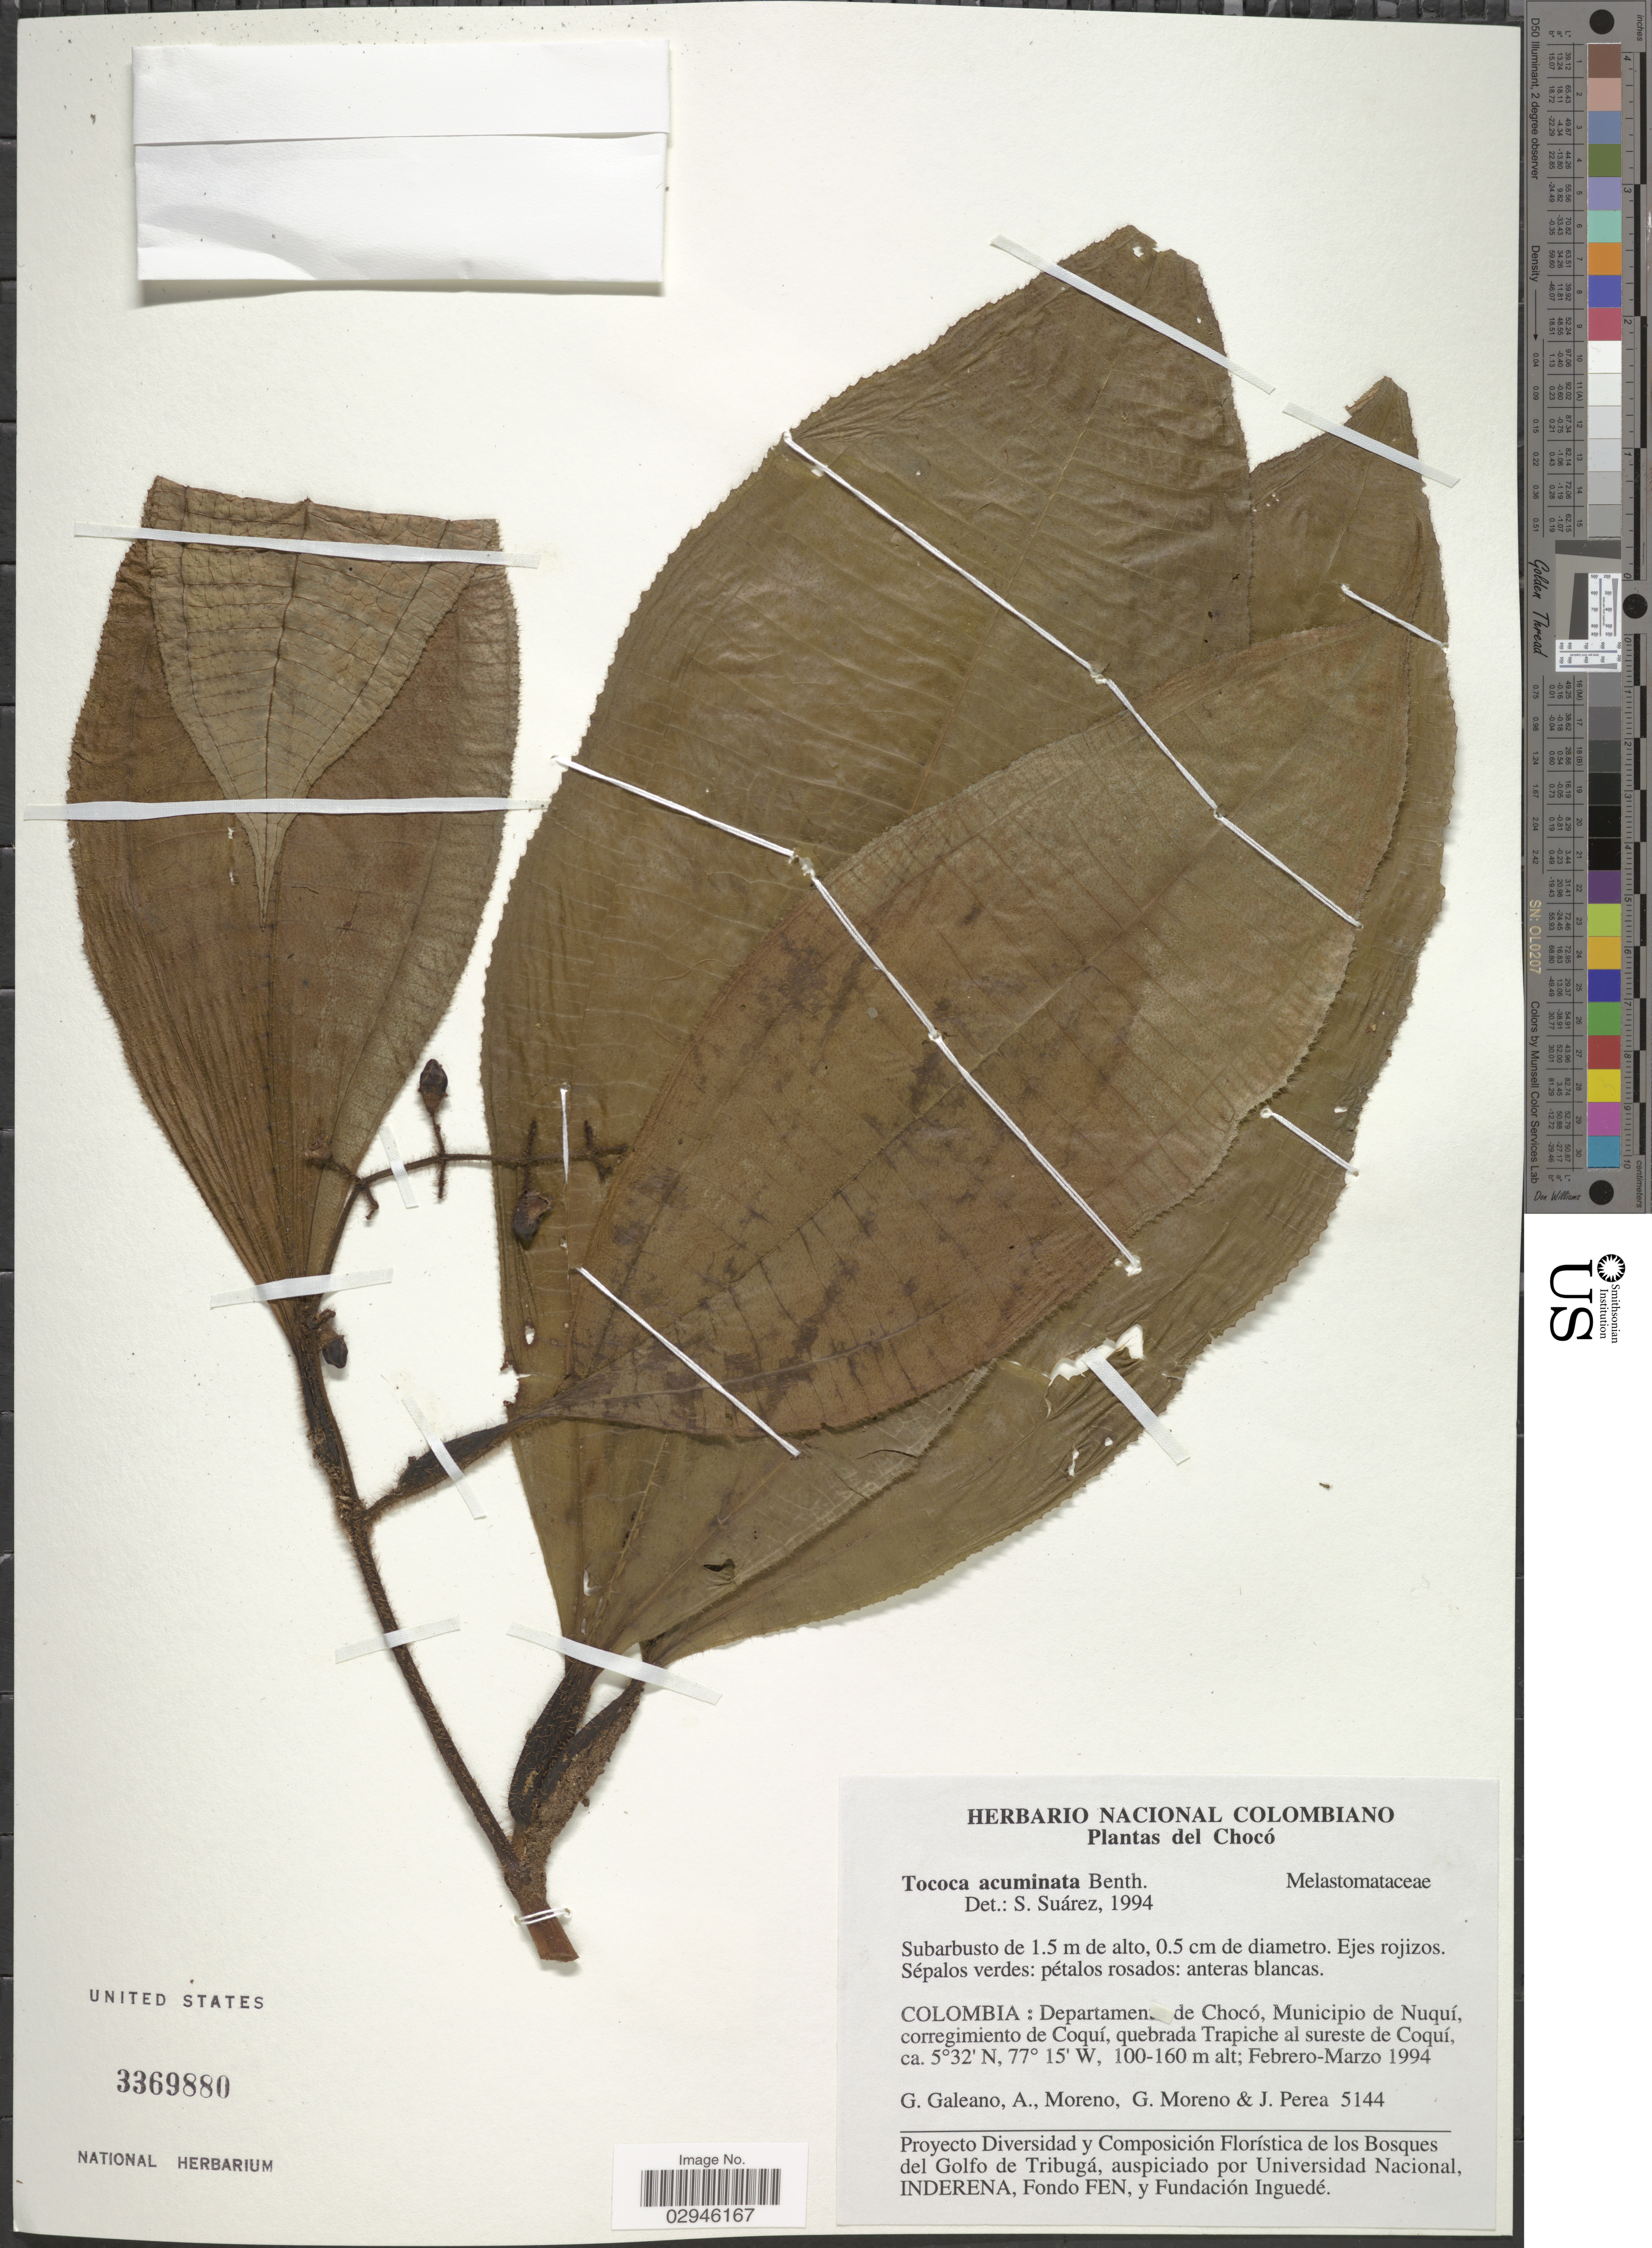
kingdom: Plantae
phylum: Tracheophyta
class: Magnoliopsida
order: Myrtales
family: Melastomataceae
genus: Tococa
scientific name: Tococa acuminata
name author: Benth.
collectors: G. Galeano, A. Moreno, G. Moreno & J. Perea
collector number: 5144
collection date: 1994-02/1994-03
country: Colombia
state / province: Chocó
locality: Departamento de Chocó, Municipio de Nuquí, corregimiento de Coquí, quebrada Trapiche al sureste de Coquí.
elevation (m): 100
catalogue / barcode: US 3369880